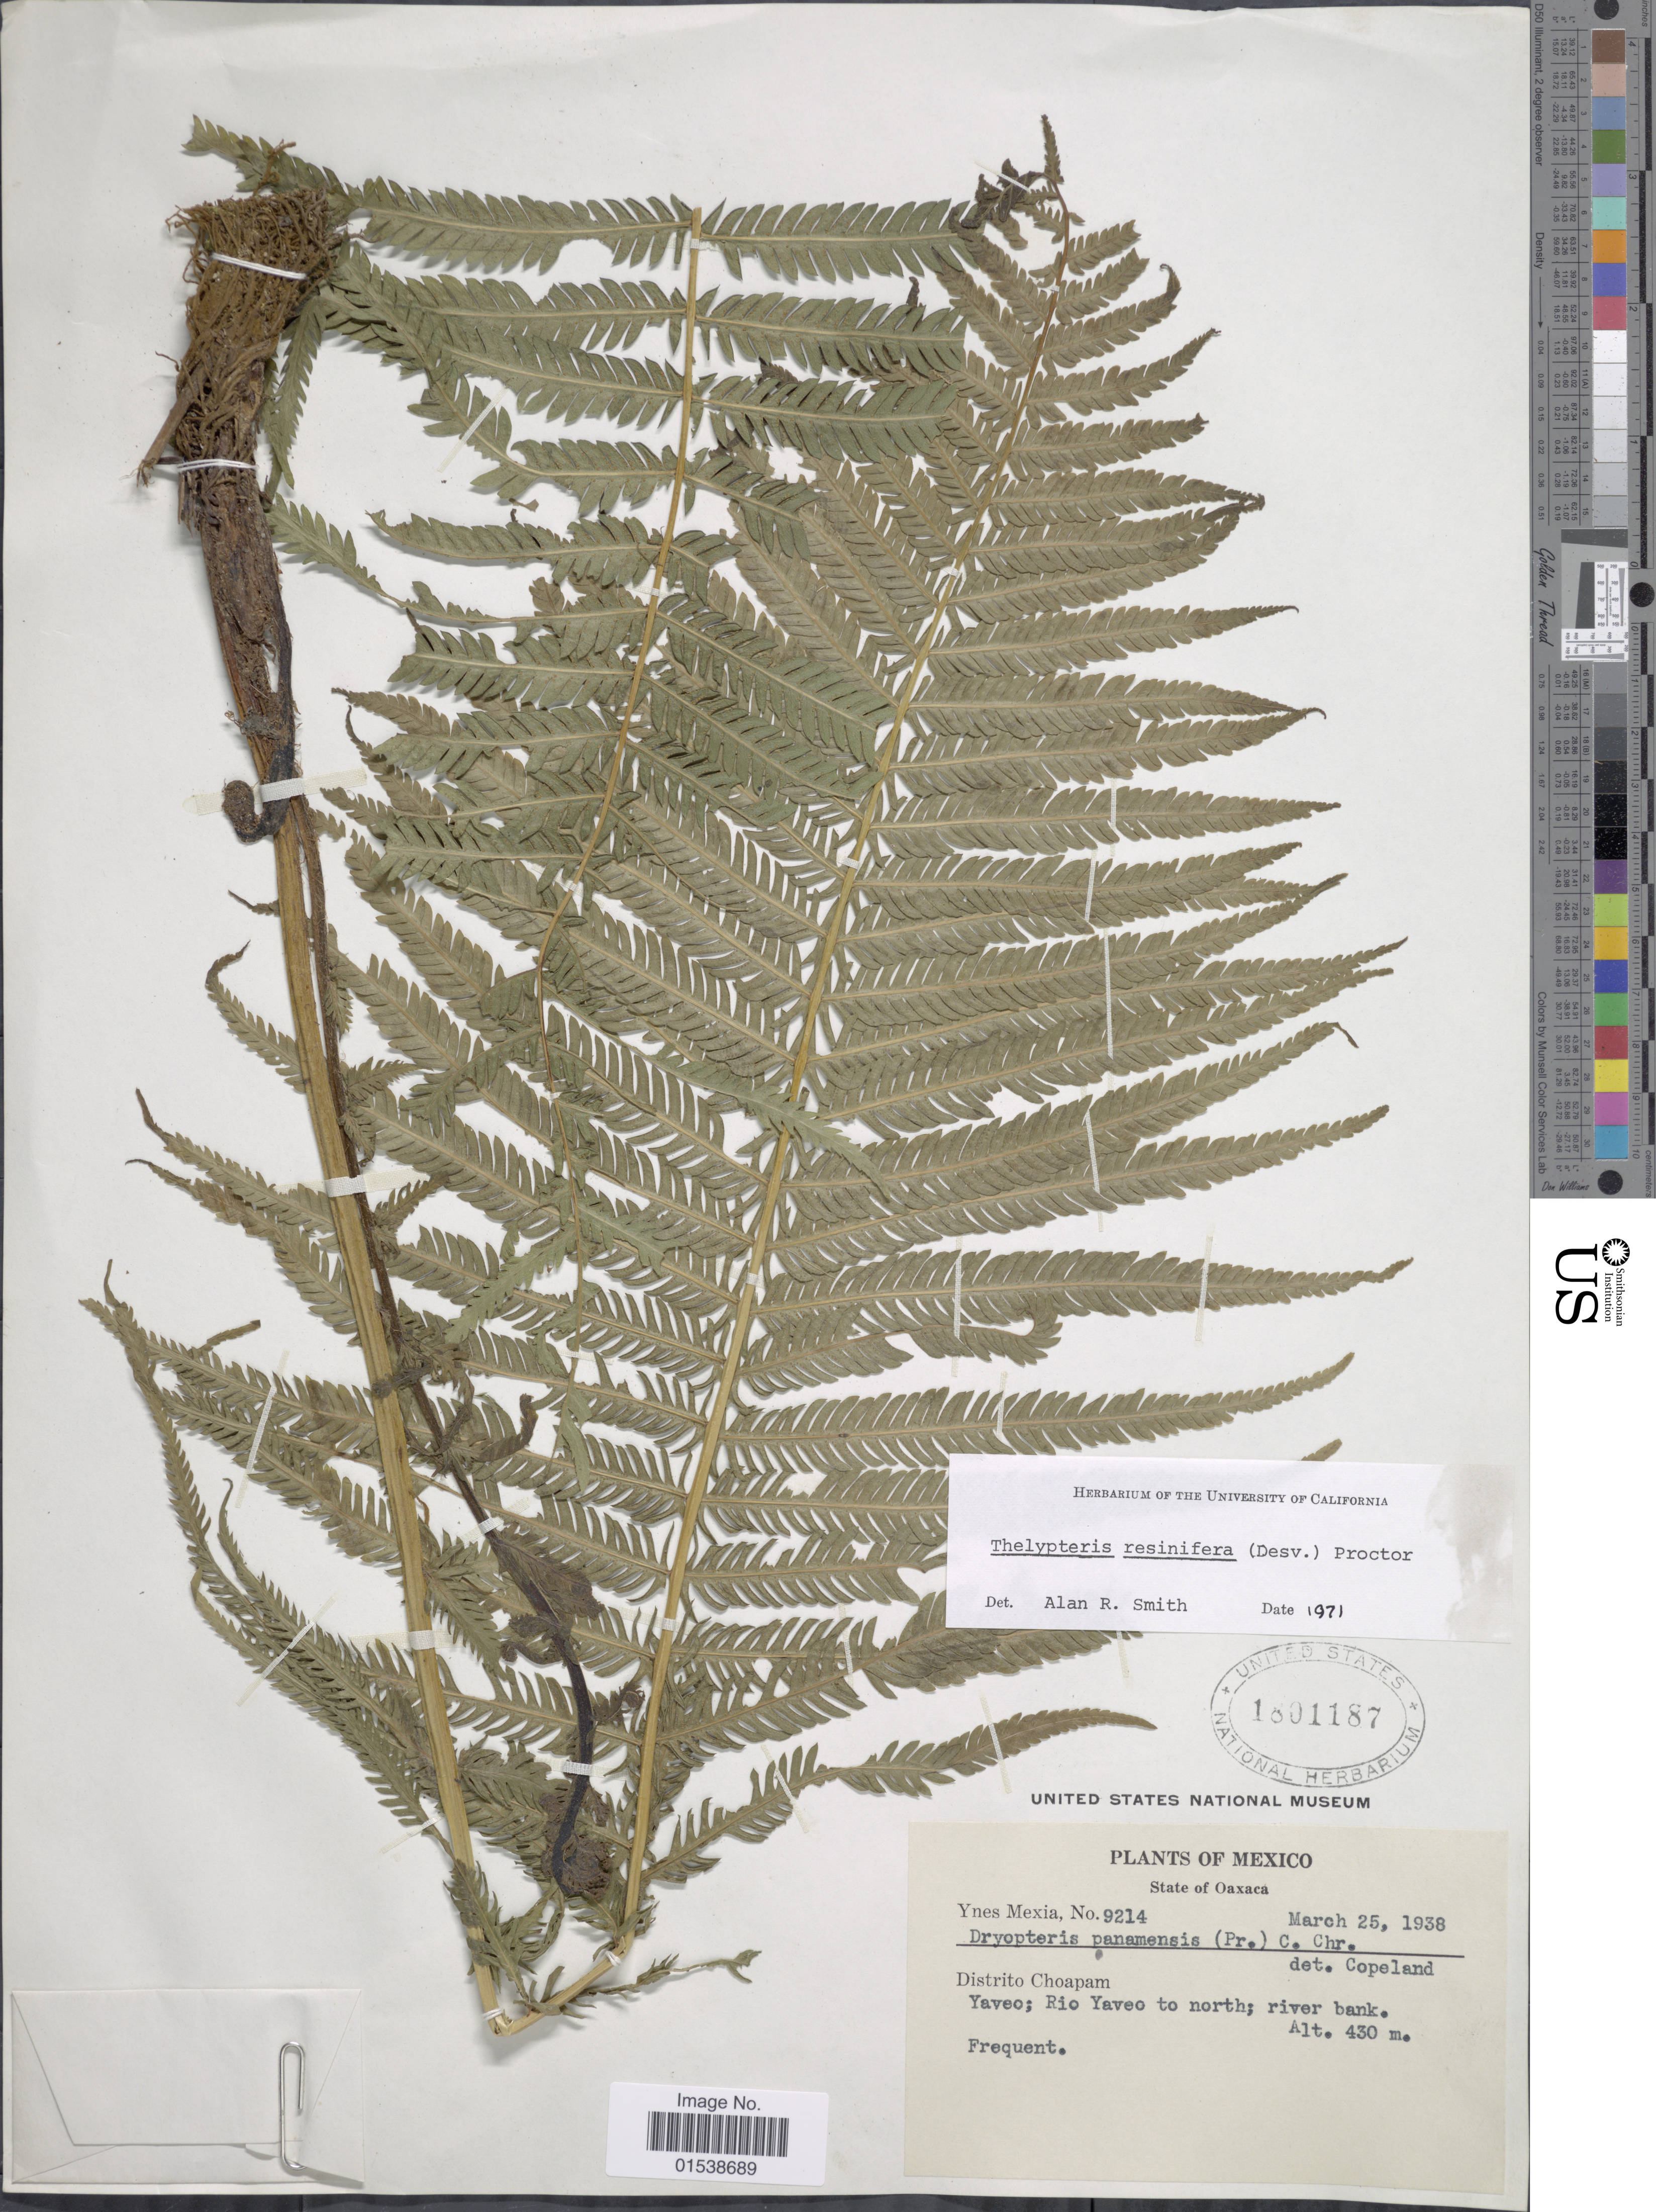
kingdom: Plantae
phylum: Tracheophyta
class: Polypodiopsida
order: Polypodiales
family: Thelypteridaceae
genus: Amauropelta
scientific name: Amauropelta resinifera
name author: (Desv.) Pic. Serm.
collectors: Y. Mexia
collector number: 9214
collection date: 1938-03-25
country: Mexico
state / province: Oaxaca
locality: State of Oaxaca, Distrito Choapam, Yaveo; Rio Yaveo to north; river bank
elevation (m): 430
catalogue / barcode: US 1801187